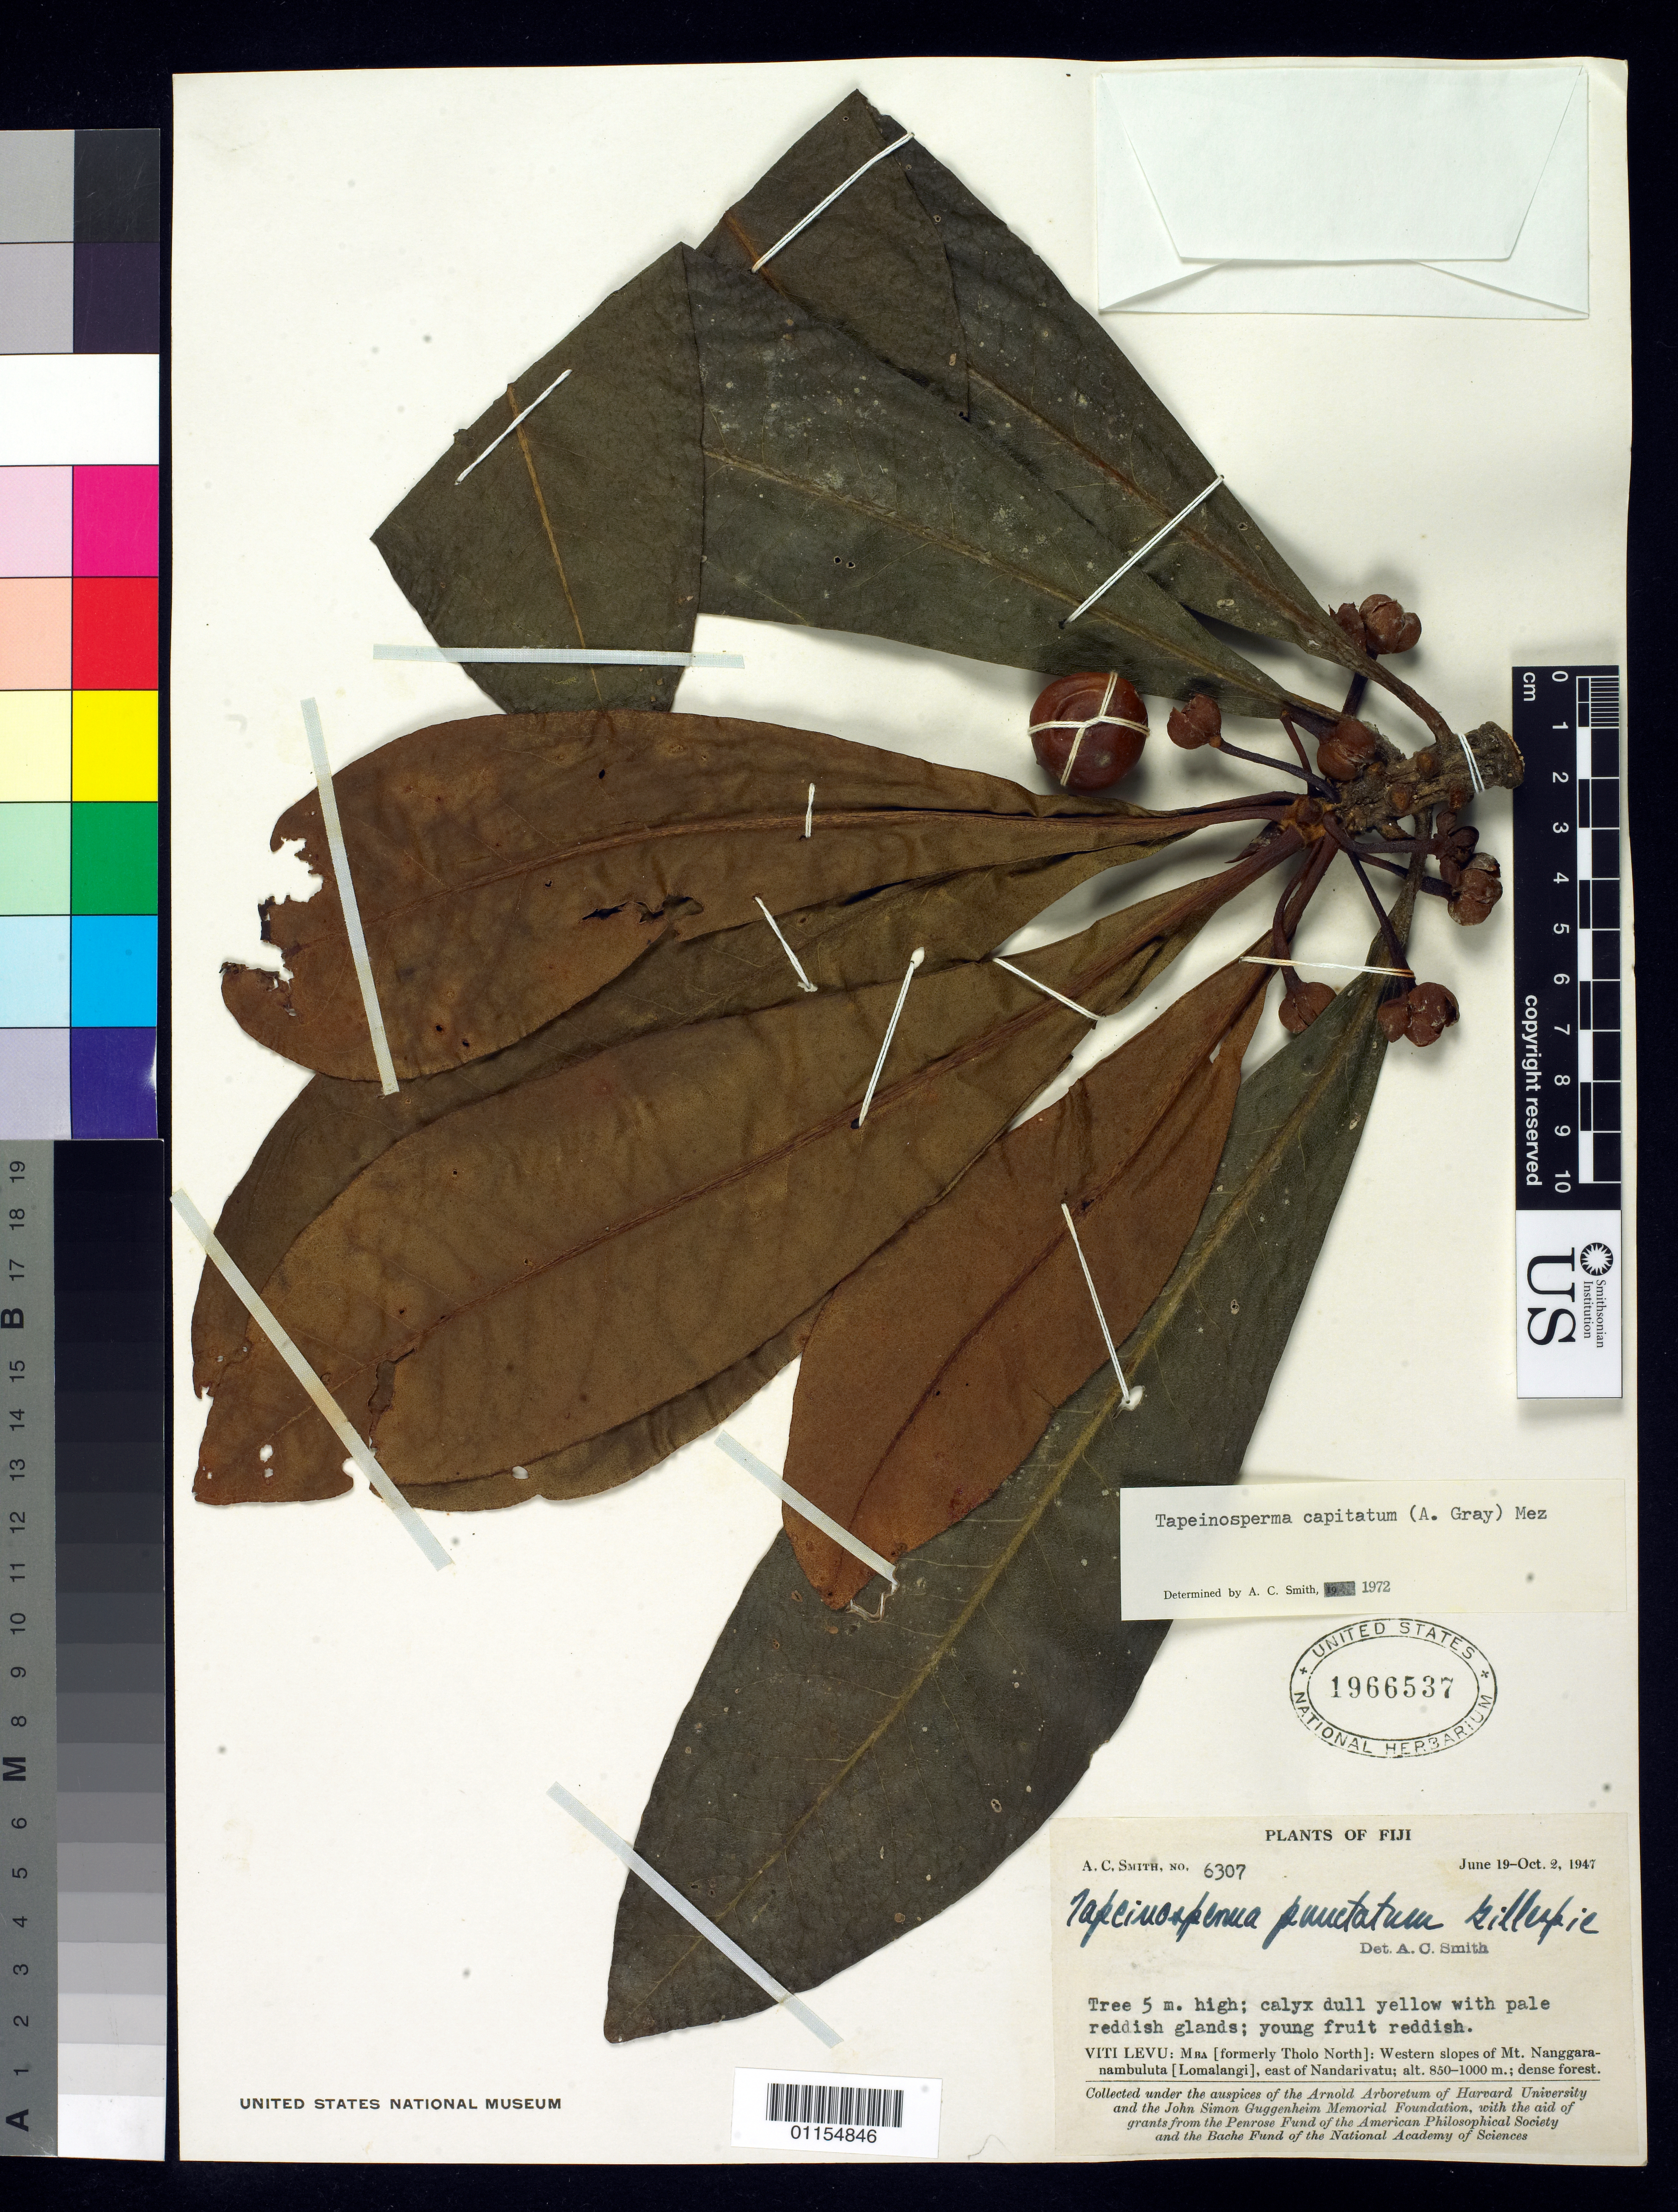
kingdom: Plantae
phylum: Tracheophyta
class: Magnoliopsida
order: Ericales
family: Primulaceae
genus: Tapeinosperma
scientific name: Tapeinosperma capitatum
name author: (A. Gray) Mez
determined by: Smith, A. C.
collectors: A. C. Smith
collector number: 6307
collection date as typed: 26 Jun 1947 to 02 Oct 1947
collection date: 1947-06-26/1947-10-02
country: Fiji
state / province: Western Division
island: Viti Levu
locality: Mba Prov.: immediate vicinity of Nandarivatu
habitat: Dense forest.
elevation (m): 800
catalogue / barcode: US 1966537